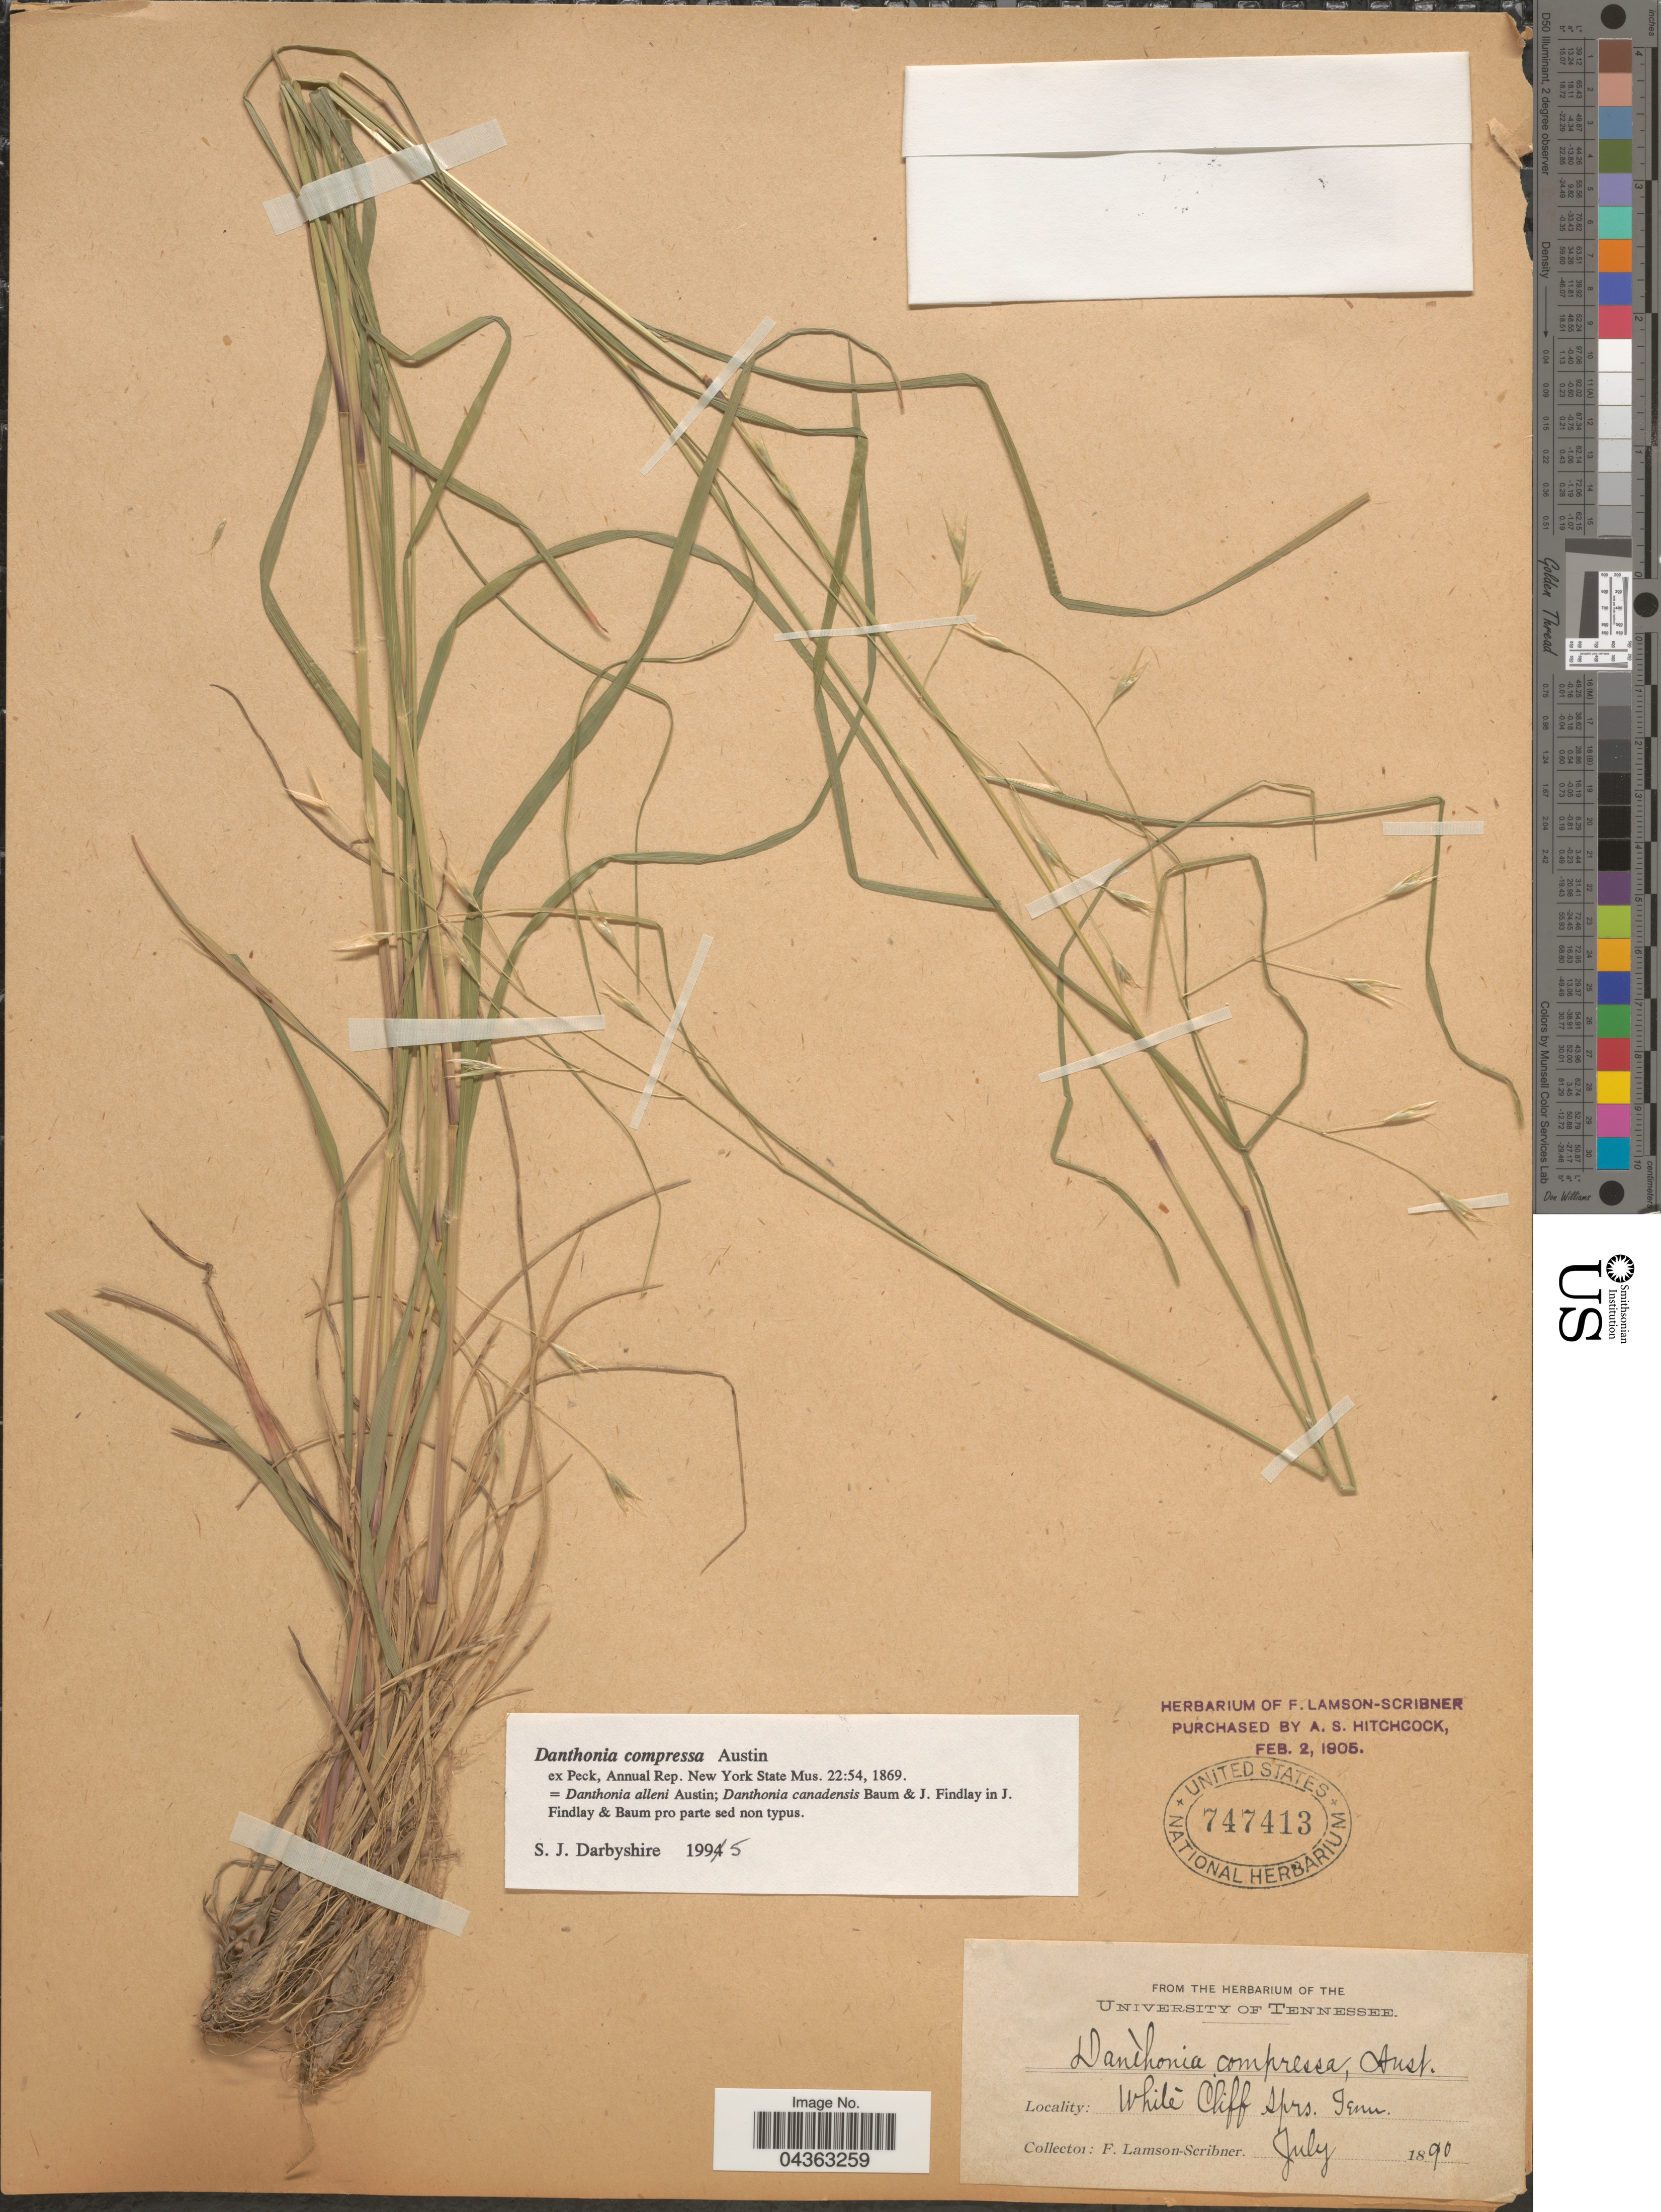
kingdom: Plantae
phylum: Tracheophyta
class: Liliopsida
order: Poales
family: Poaceae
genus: Danthonia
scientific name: Danthonia compressa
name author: Austin in F. Peck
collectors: F. Lamson-Scribner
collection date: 1890-07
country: United States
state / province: Tennessee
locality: White Cliff Sprs.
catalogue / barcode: US 747413